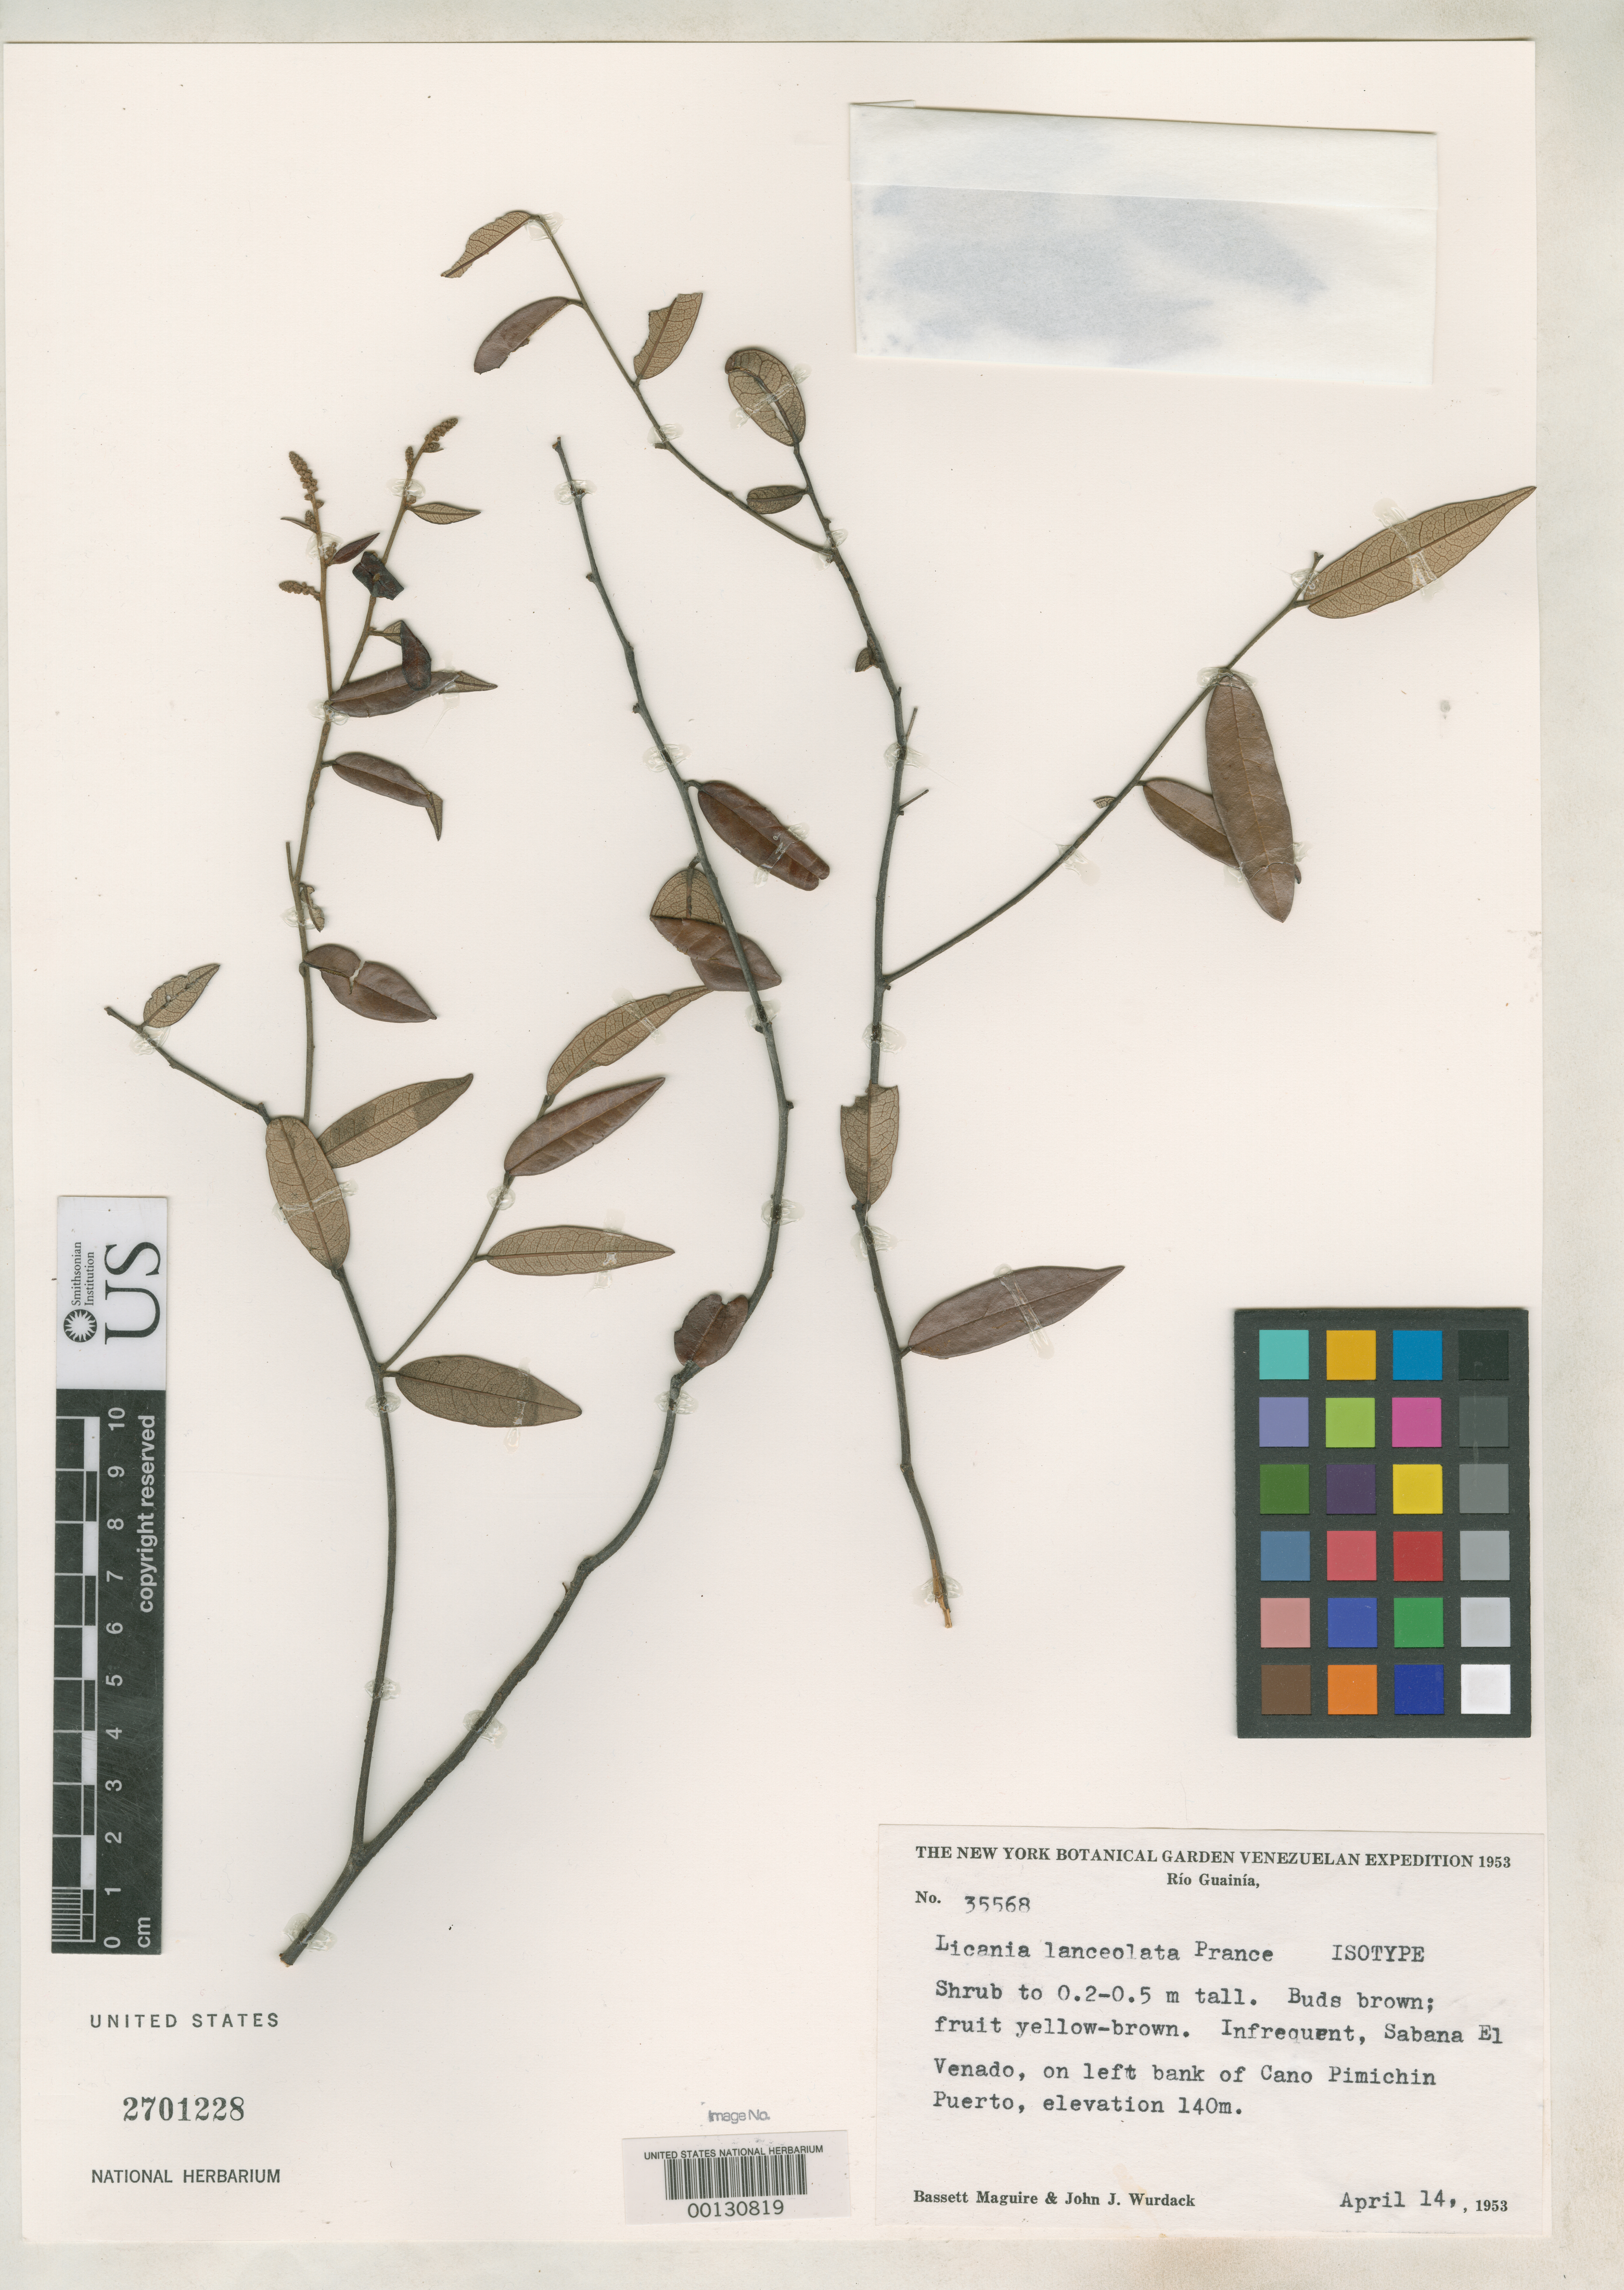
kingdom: Plantae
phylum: Tracheophyta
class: Magnoliopsida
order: Malpighiales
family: Chrysobalanaceae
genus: Licania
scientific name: Licania lanceolata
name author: Prance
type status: Isotype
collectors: B. Maguire & J. J. Wurdack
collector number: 35568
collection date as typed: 14 Apr 1953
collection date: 1953-04-14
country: Venezuela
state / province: Amazonas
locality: Rio Guainia, Sabana el Venado, left bank, Cano Pimichin Puerto.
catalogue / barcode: US 2701228